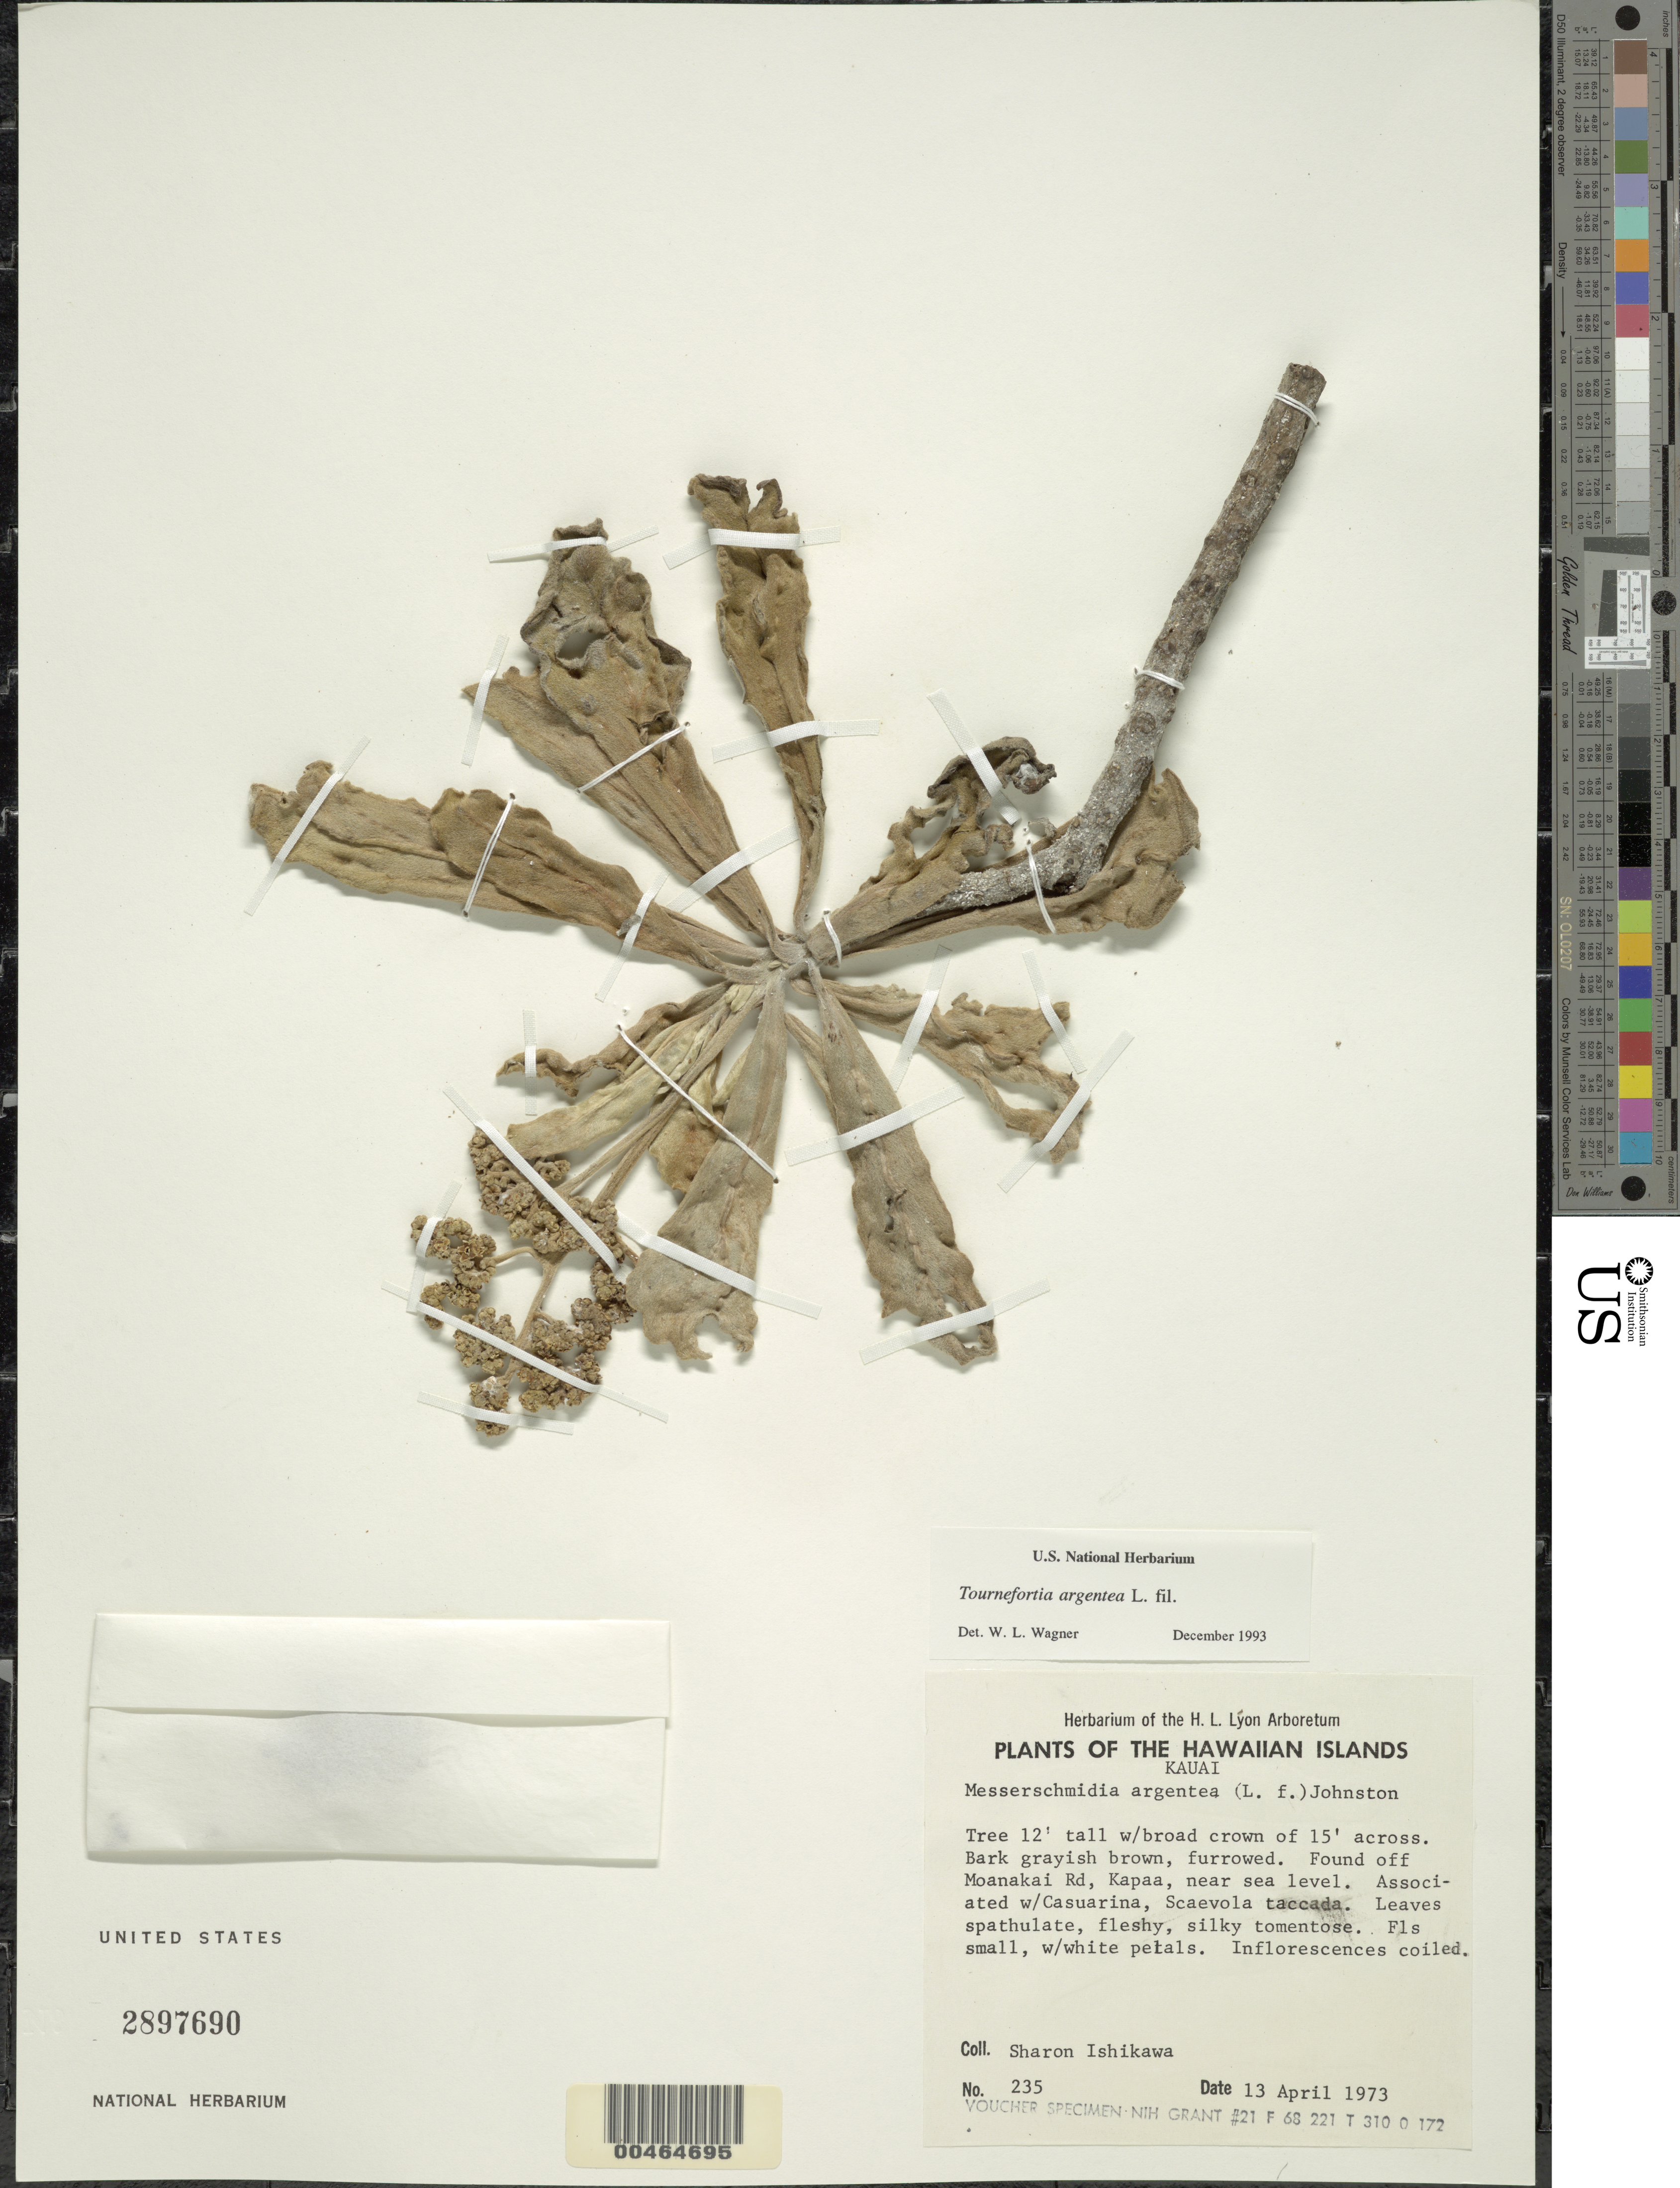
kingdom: Plantae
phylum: Tracheophyta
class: Magnoliopsida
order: Boraginales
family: Heliotropiaceae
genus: Heliotropium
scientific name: Heliotropium arboreum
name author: (Blanco) Mabberley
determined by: Wagner, W. L., (BOT), Smithsonian Institution - National Museum of Natural History (UNITED STATES)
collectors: S. S. Ishikawa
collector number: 235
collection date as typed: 13 Apr 1973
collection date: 1973-04-13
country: United States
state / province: Hawaii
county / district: Honolulu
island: Pearl and Hermes Atoll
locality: Off Moanakai Rd., Kapaa, near sea level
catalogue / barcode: US 2897690